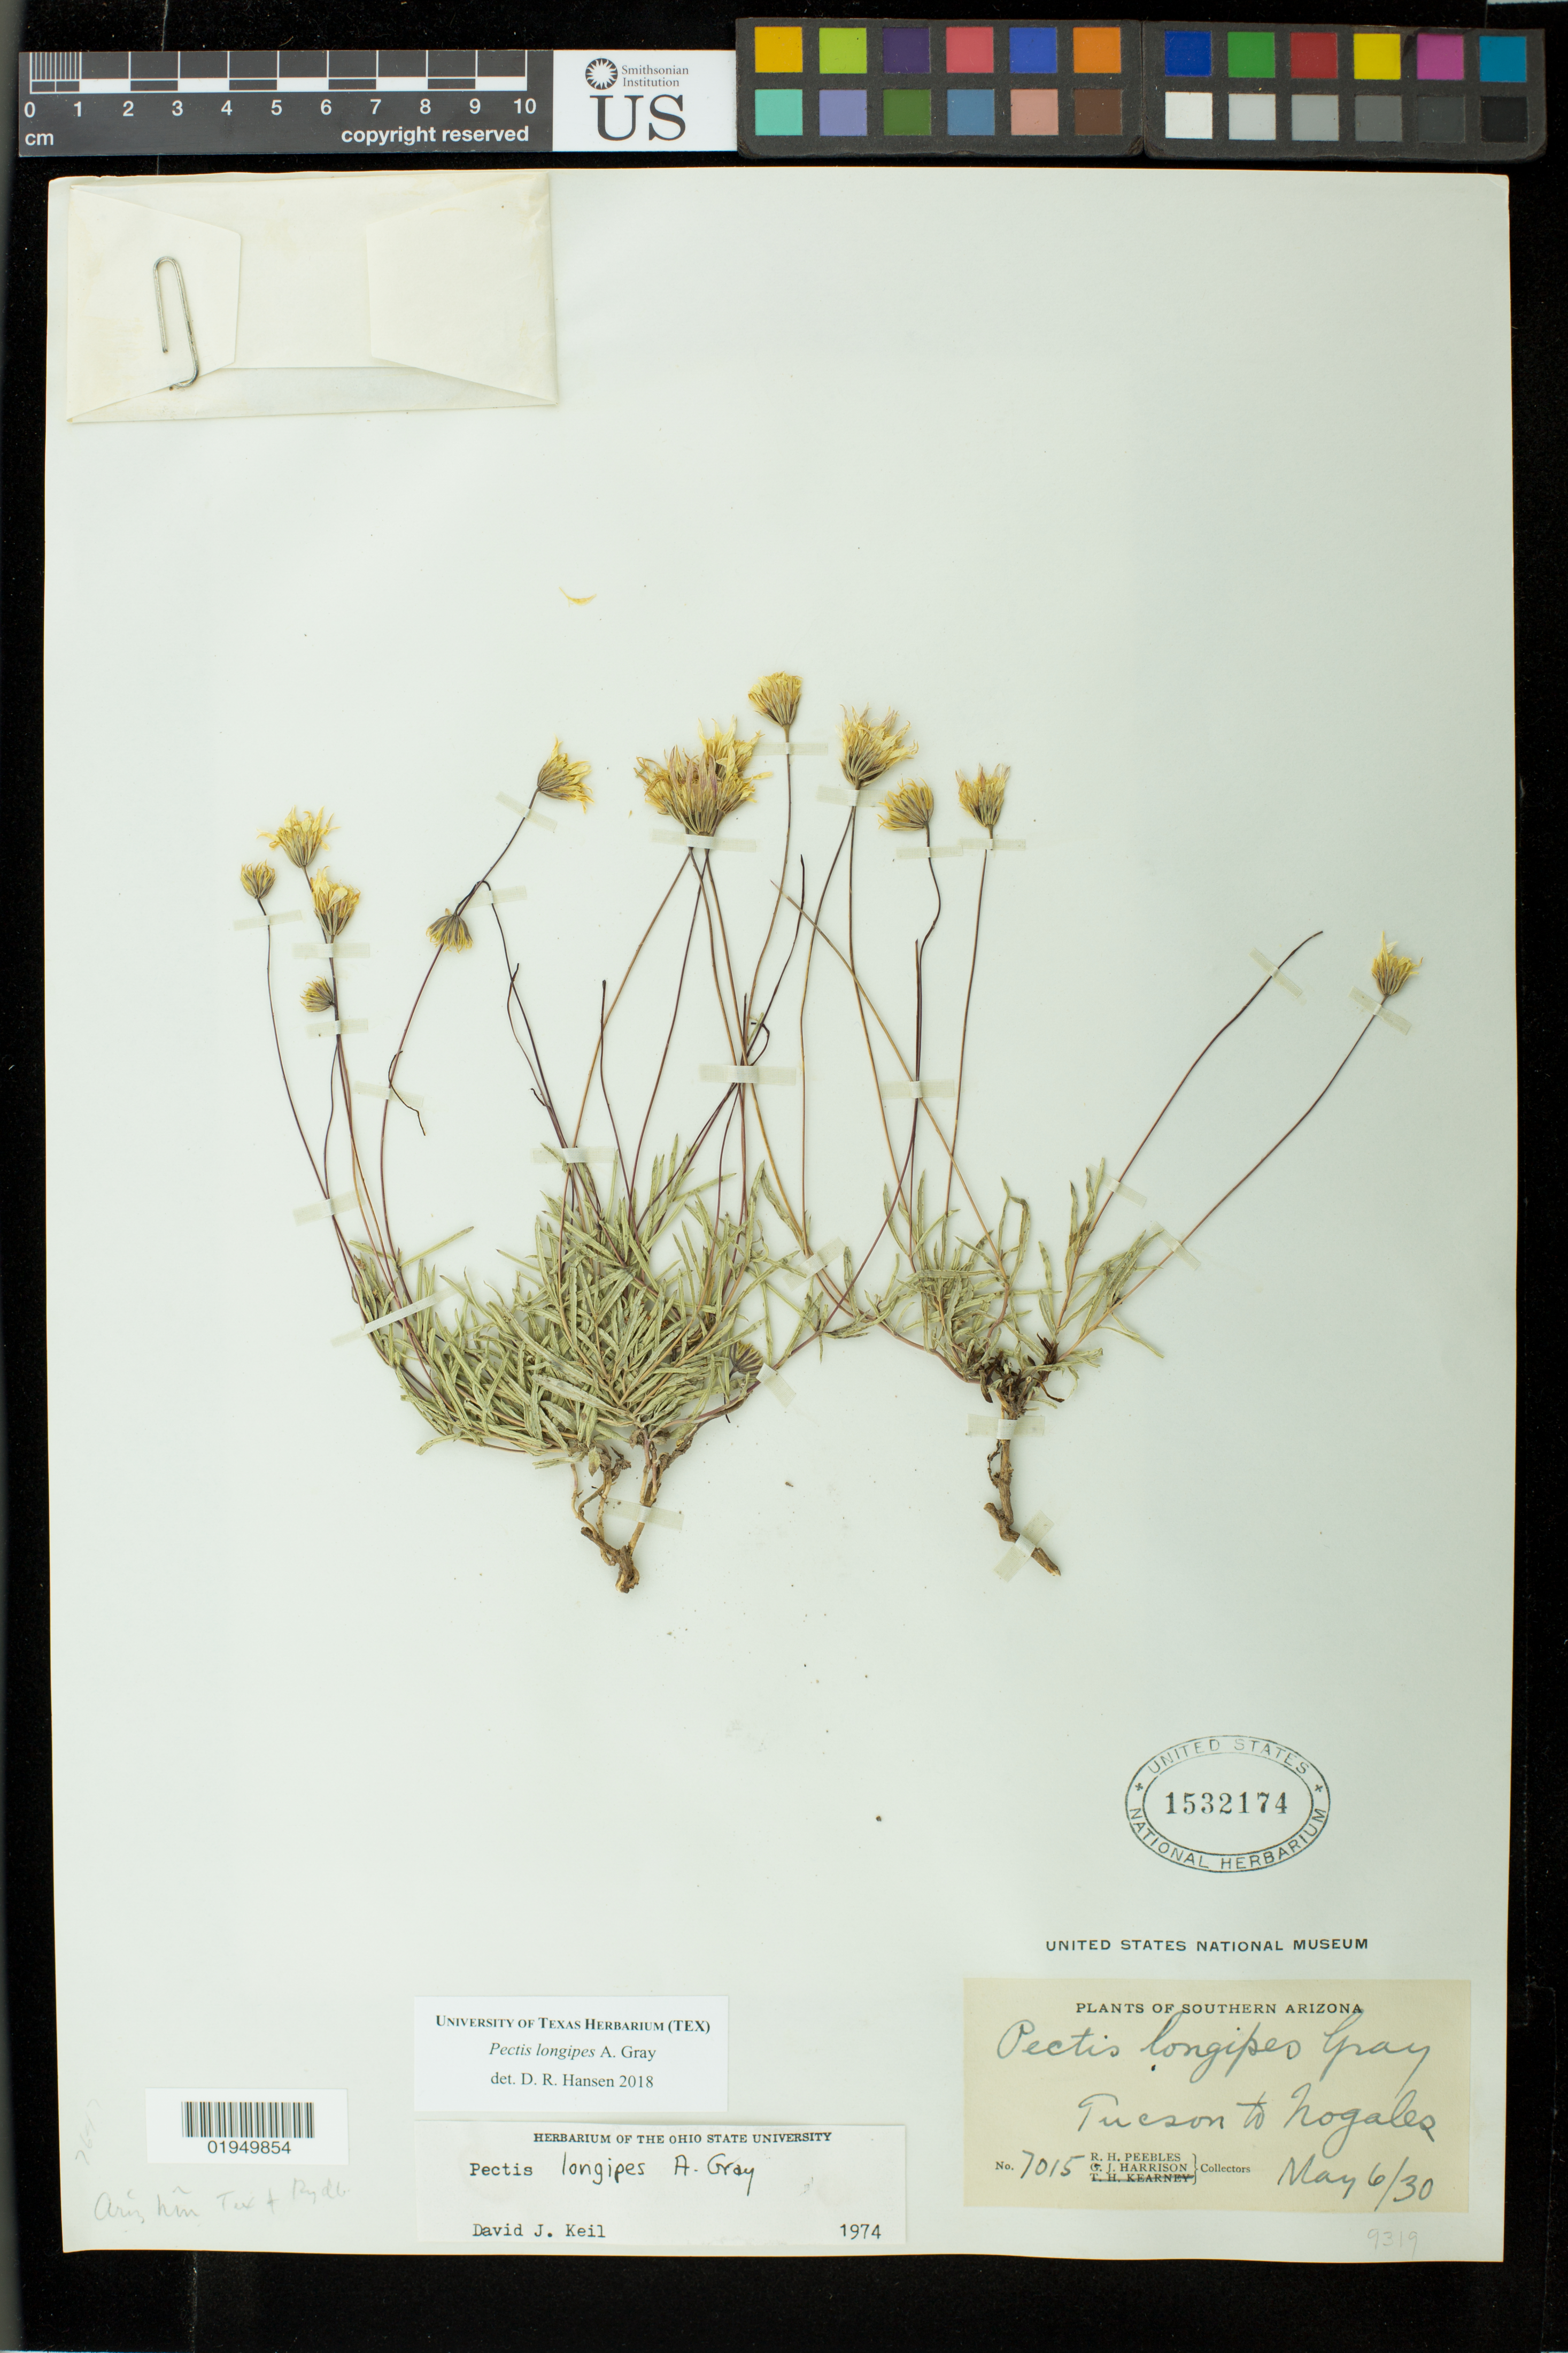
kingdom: Plantae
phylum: Tracheophyta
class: Magnoliopsida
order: Asterales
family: Asteraceae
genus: Pectis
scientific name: Pectis longipes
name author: A. Gray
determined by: Hansen, D. R.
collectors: R. H. Peebles & G. J. Harrison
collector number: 7015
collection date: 1930-05-06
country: United States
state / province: Arizona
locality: Tucson to Nogales.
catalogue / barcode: US 1532174